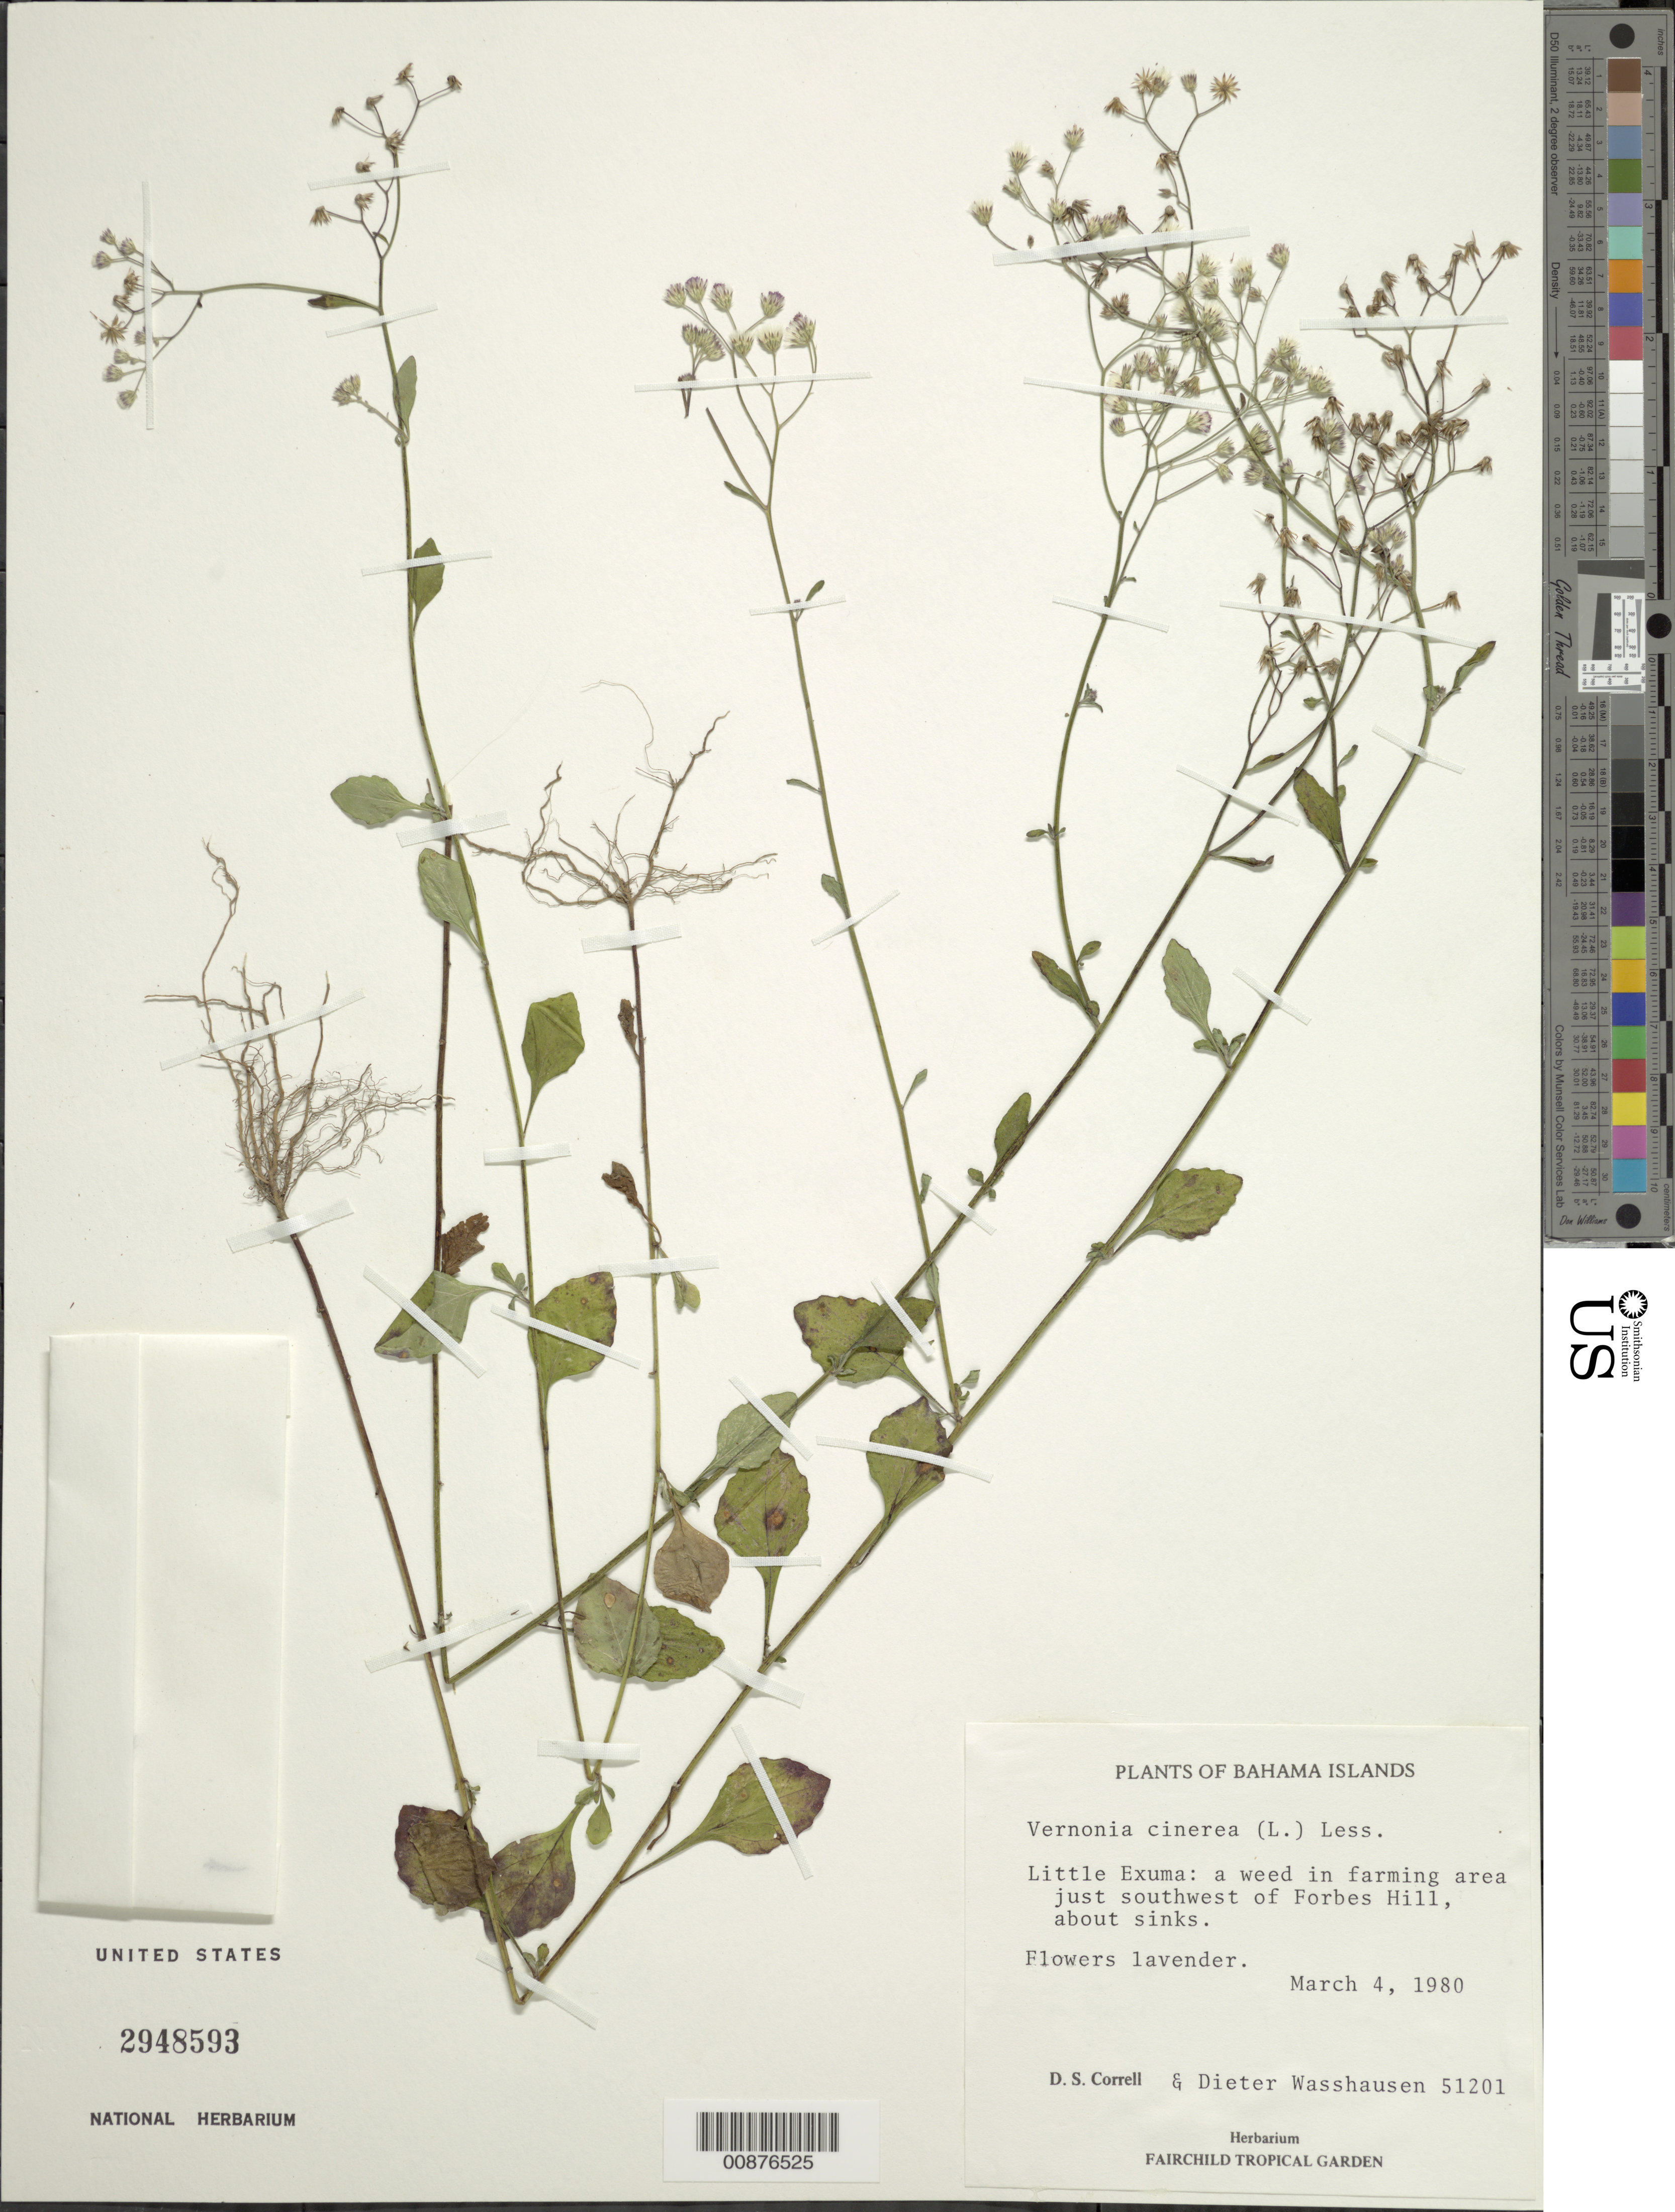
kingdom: Plantae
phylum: Tracheophyta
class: Magnoliopsida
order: Asterales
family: Asteraceae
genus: Cyanthillium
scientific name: Cyanthillium cinereum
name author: (L.) H. Rob.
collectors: D. S. Correll & D. C. Wasshausen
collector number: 51201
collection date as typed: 04 Mar 1980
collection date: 1980-03-04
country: Bahamas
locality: Little Exuma: Just SW of Forbes Hill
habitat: In farming area, about sinks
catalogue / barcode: US 2948593